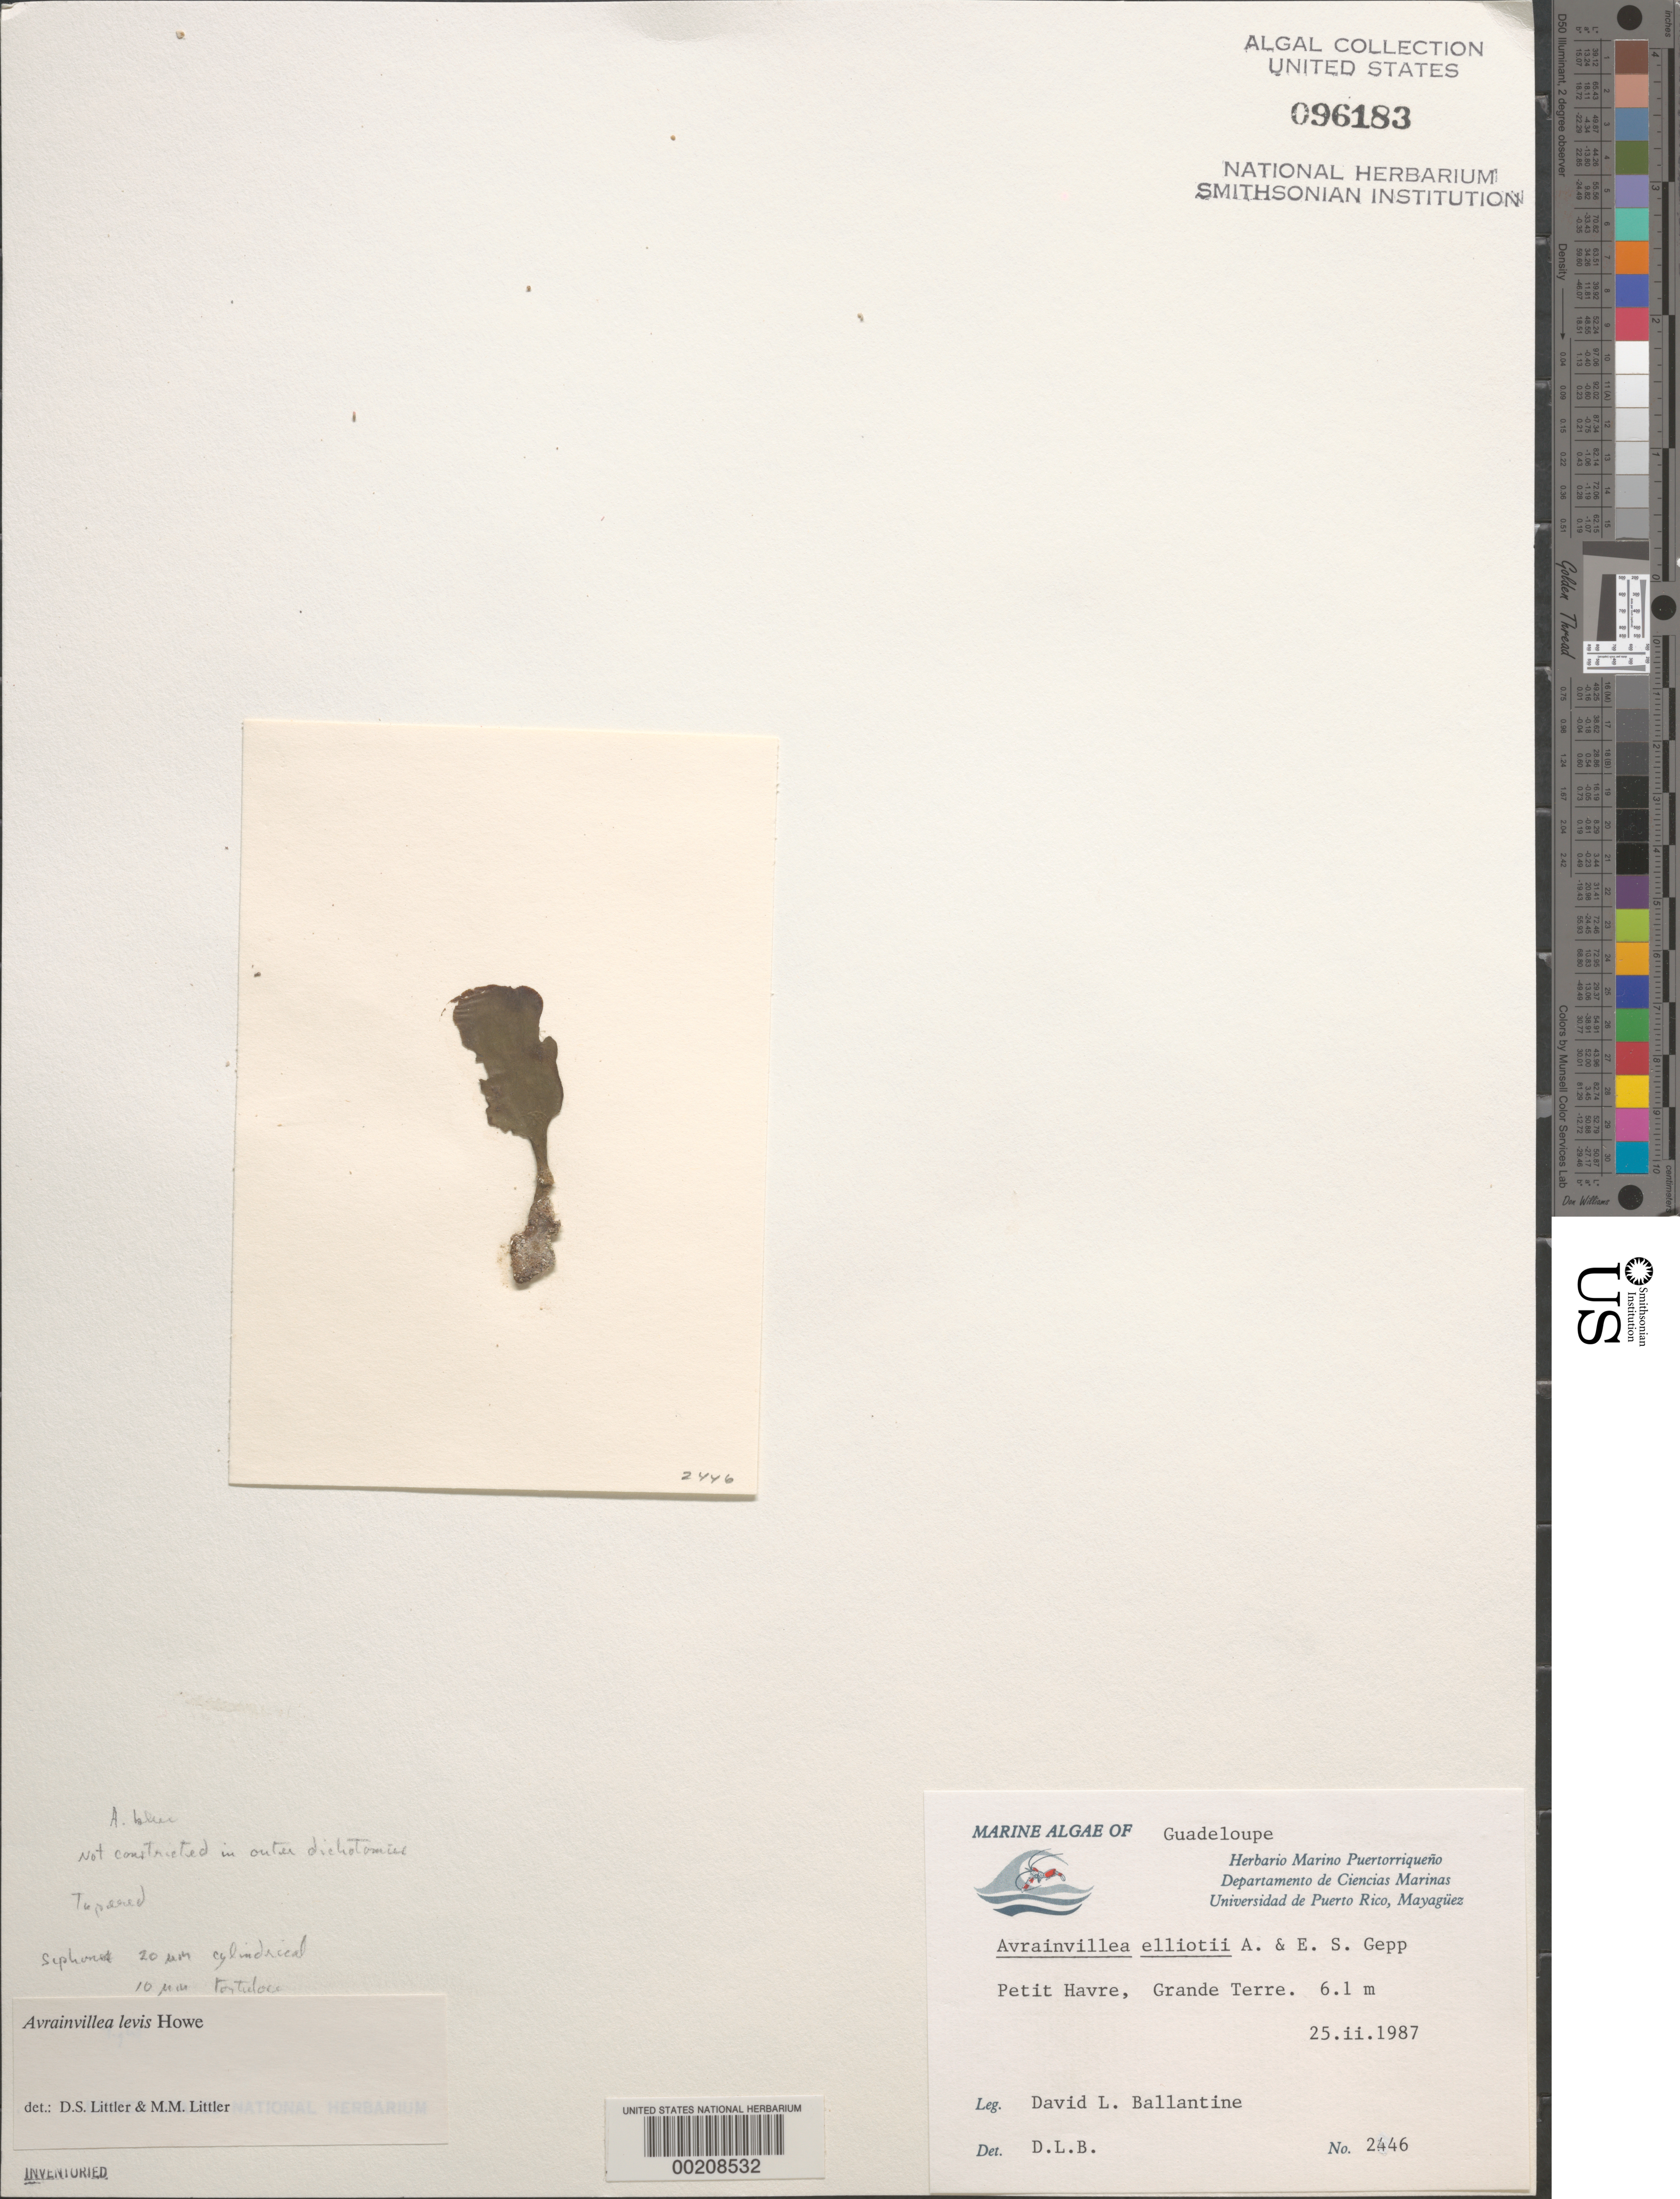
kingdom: Plantae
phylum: Chlorophyta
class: Ulvophyceae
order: Bryopsidales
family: Dichotomosiphonaceae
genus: Avrainvillea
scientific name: Avrainvillea levis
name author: M. Howe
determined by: Littler, D. S.; Littler, M. M.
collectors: D.L. Ballantine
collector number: DLB 2446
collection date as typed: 25 Feb 1987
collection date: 1987-02-25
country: Guadeloupe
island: Grande Terre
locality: Petit Havre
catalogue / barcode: US 96183